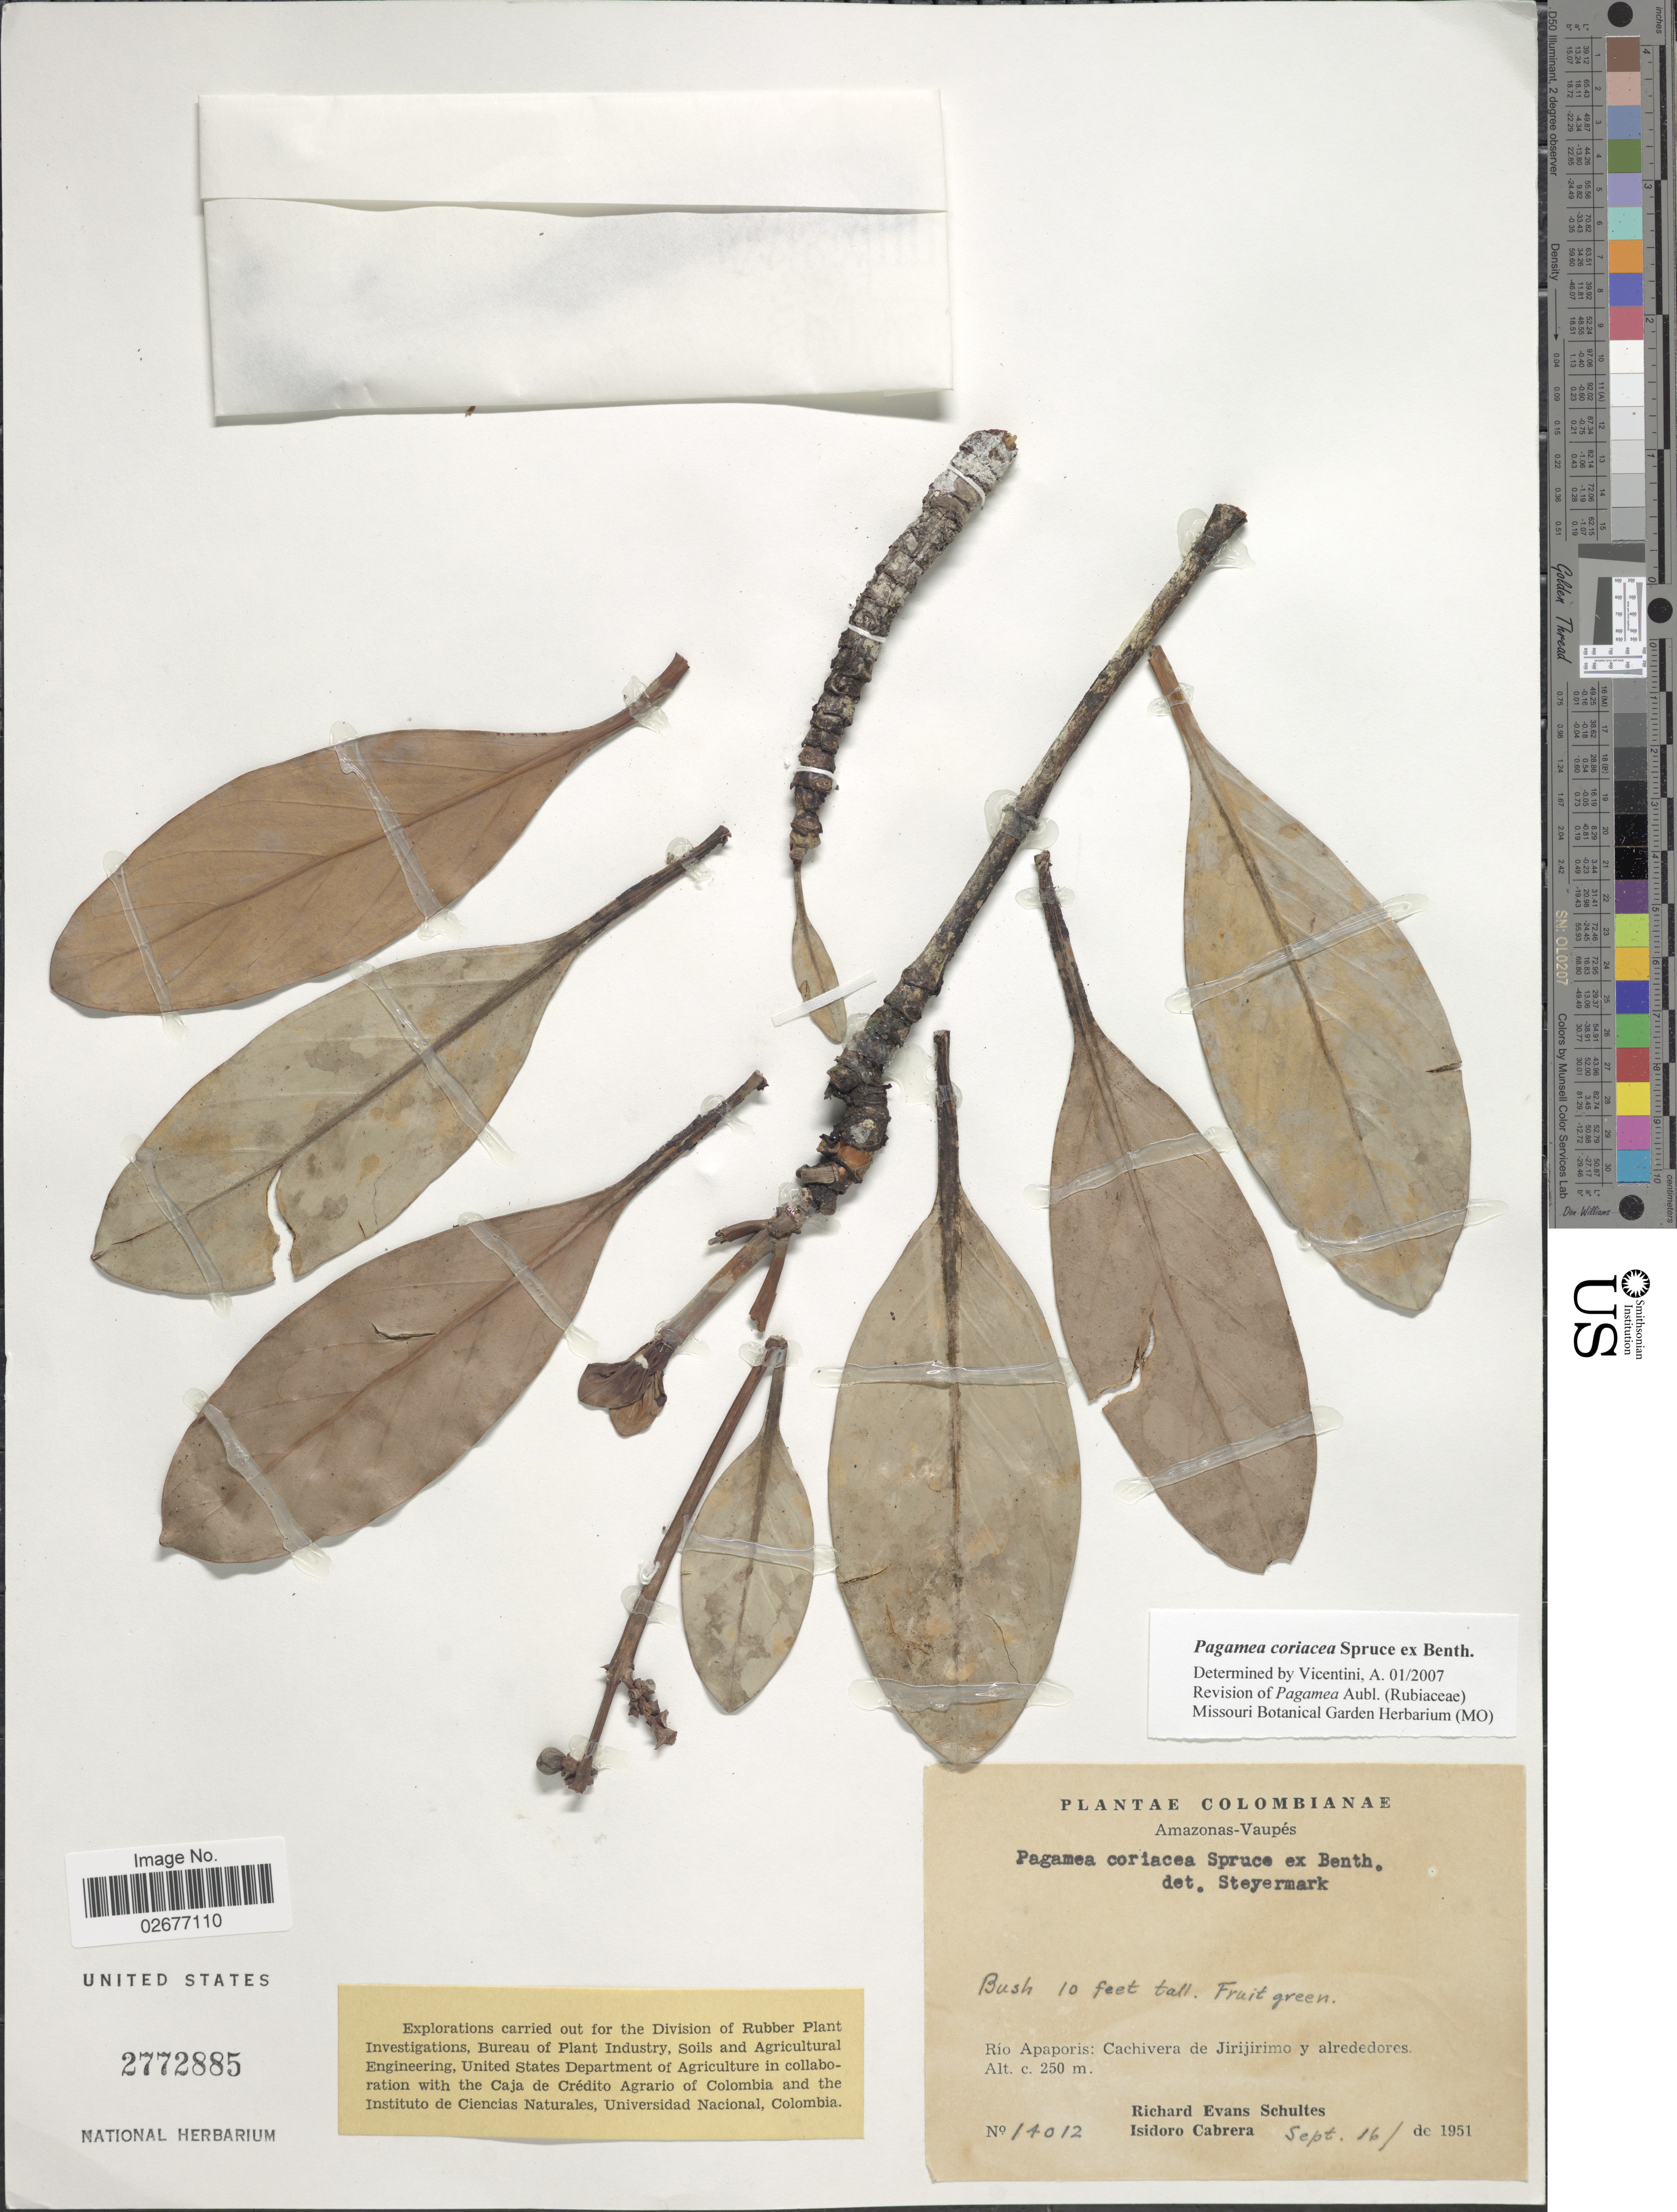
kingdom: Plantae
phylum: Tracheophyta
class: Magnoliopsida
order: Gentianales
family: Rubiaceae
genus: Pagamea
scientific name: Pagamea coriacea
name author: Spruce ex Benth.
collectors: R. E. Schultes & I. Cabrera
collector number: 14012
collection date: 1951-09-16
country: Colombia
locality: Amazonas-Vaupes, Rio Apaporis: Cachivera de Jirijirimo y alrededores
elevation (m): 250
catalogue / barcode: US 2772885